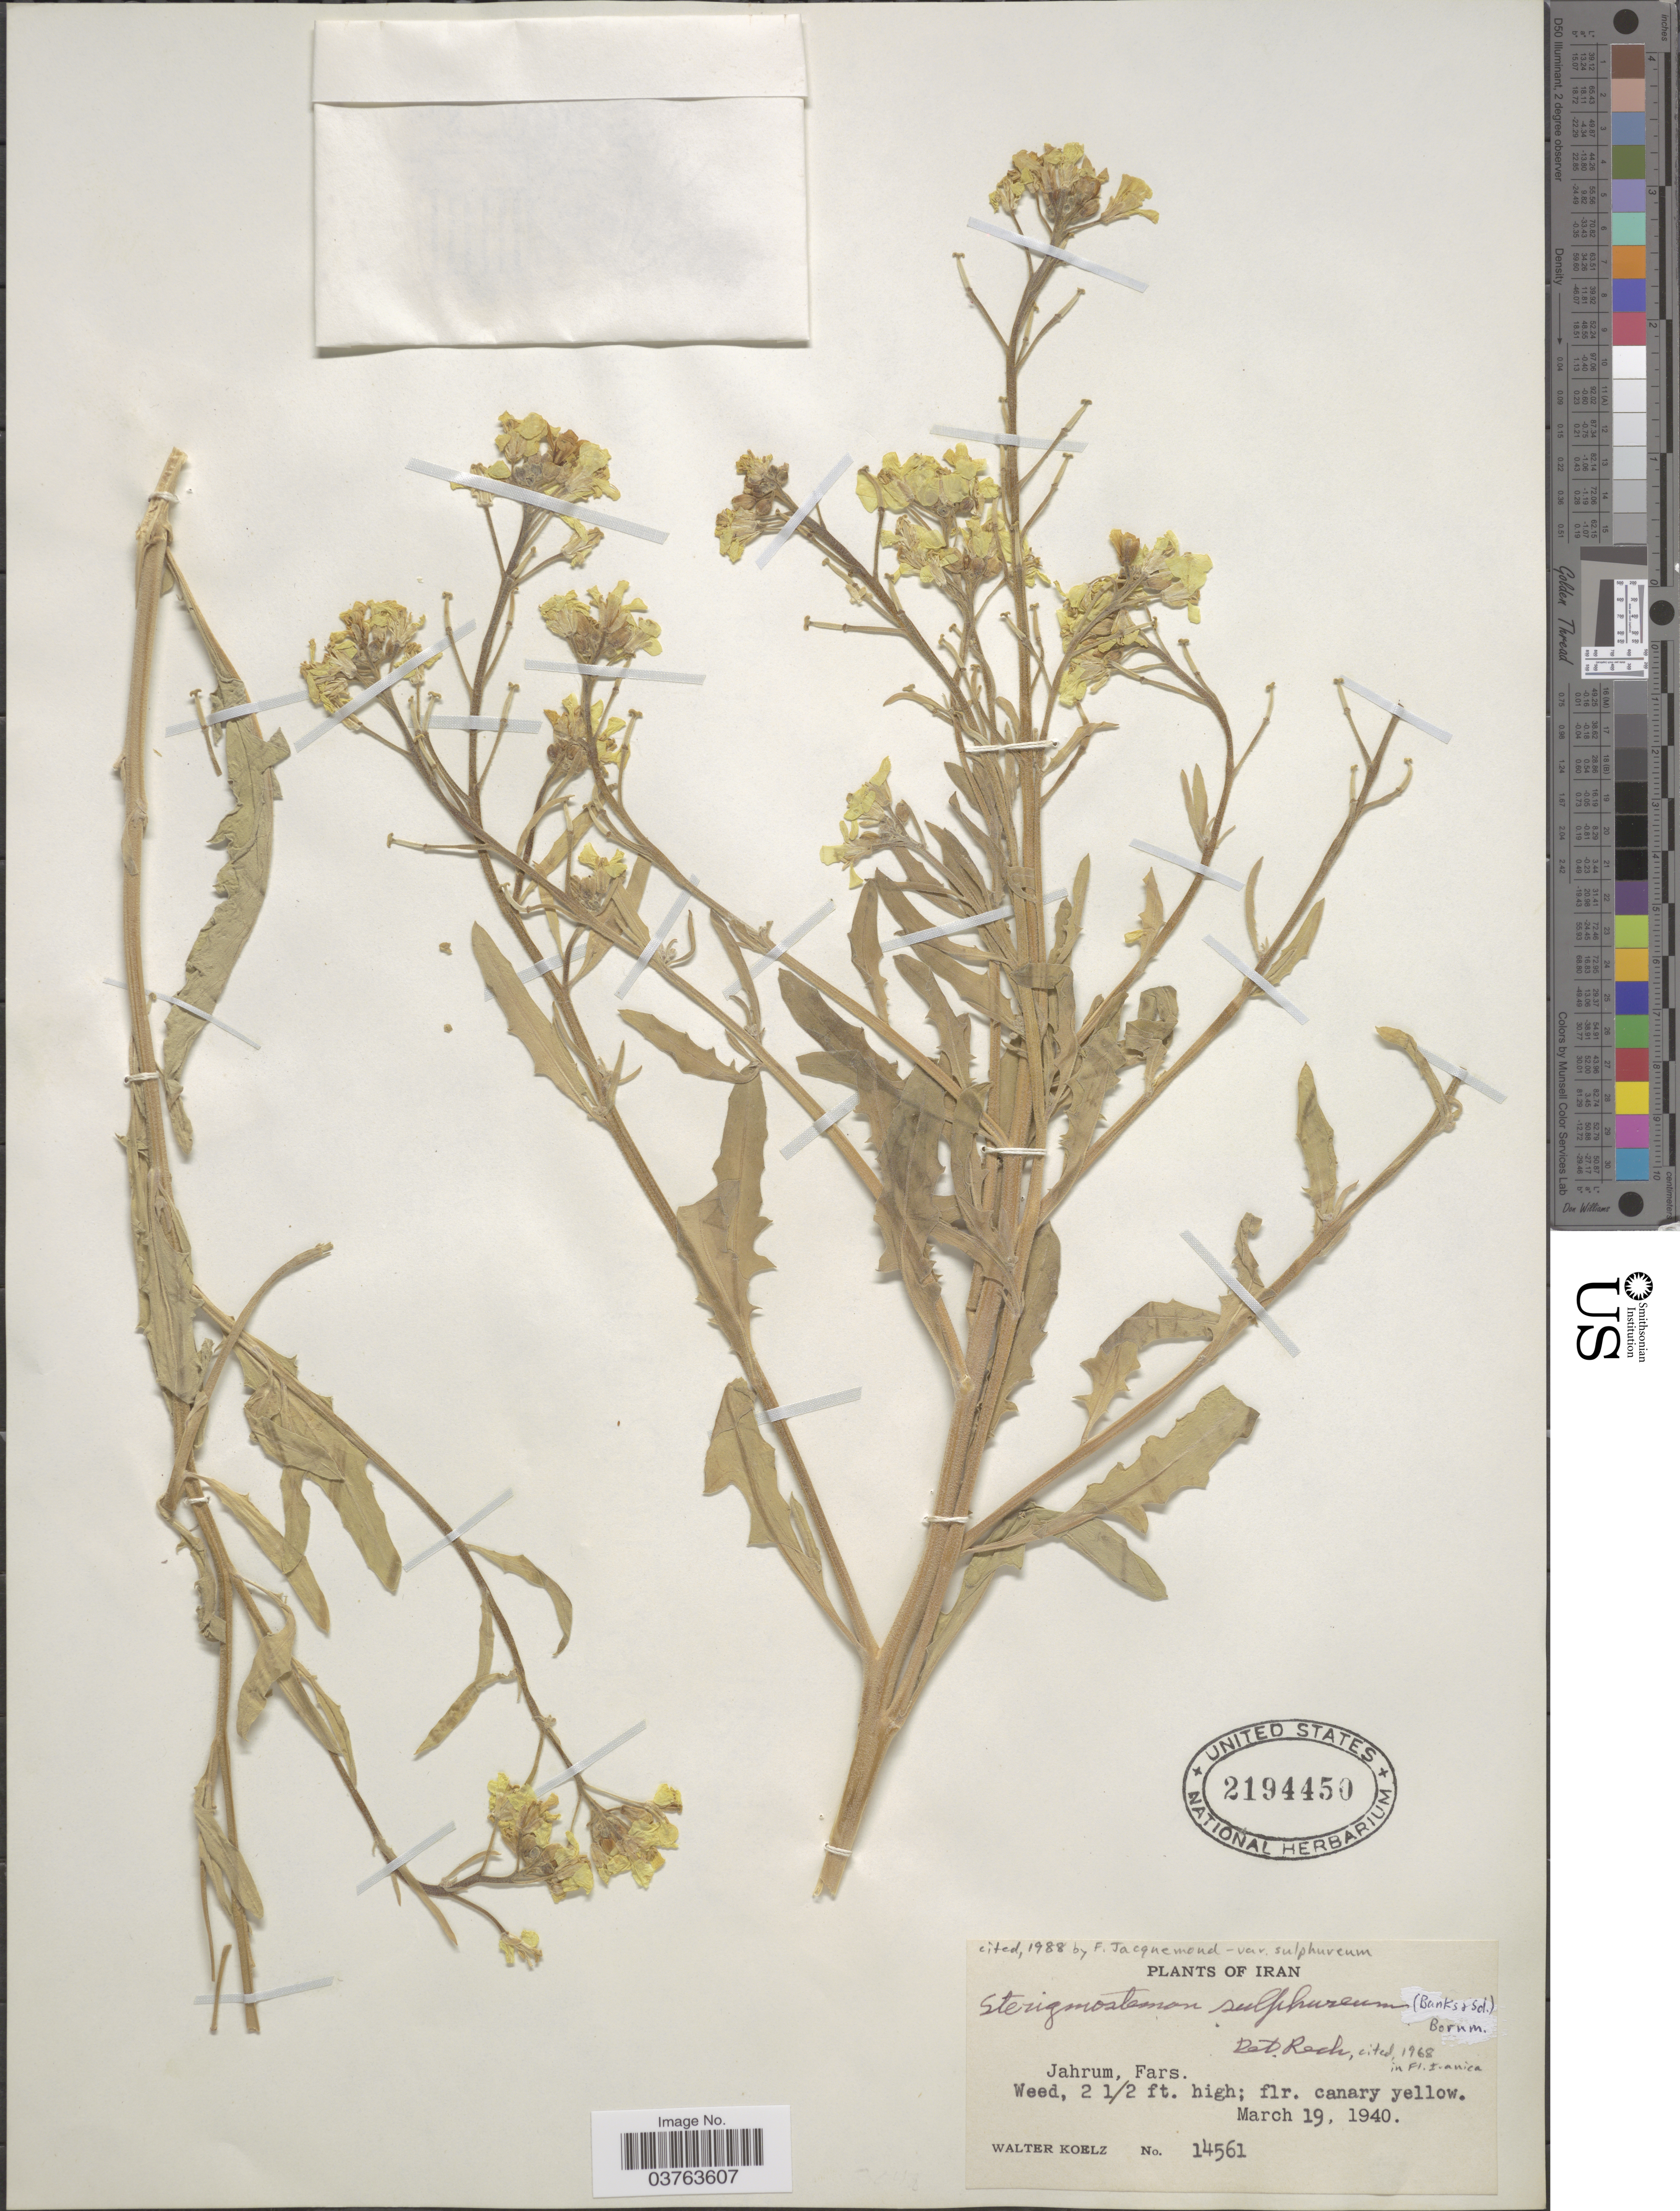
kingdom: Plantae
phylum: Tracheophyta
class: Magnoliopsida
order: Brassicales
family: Brassicaceae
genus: Sterigmostemum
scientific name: Sterigmostemum sulphureum var. sulphureum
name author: (Banks & Sol.) Bornm.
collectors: W. N. Koelz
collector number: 14561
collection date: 1940-03-19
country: Iran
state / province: Fars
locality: Jahrum.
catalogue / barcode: US 2194450